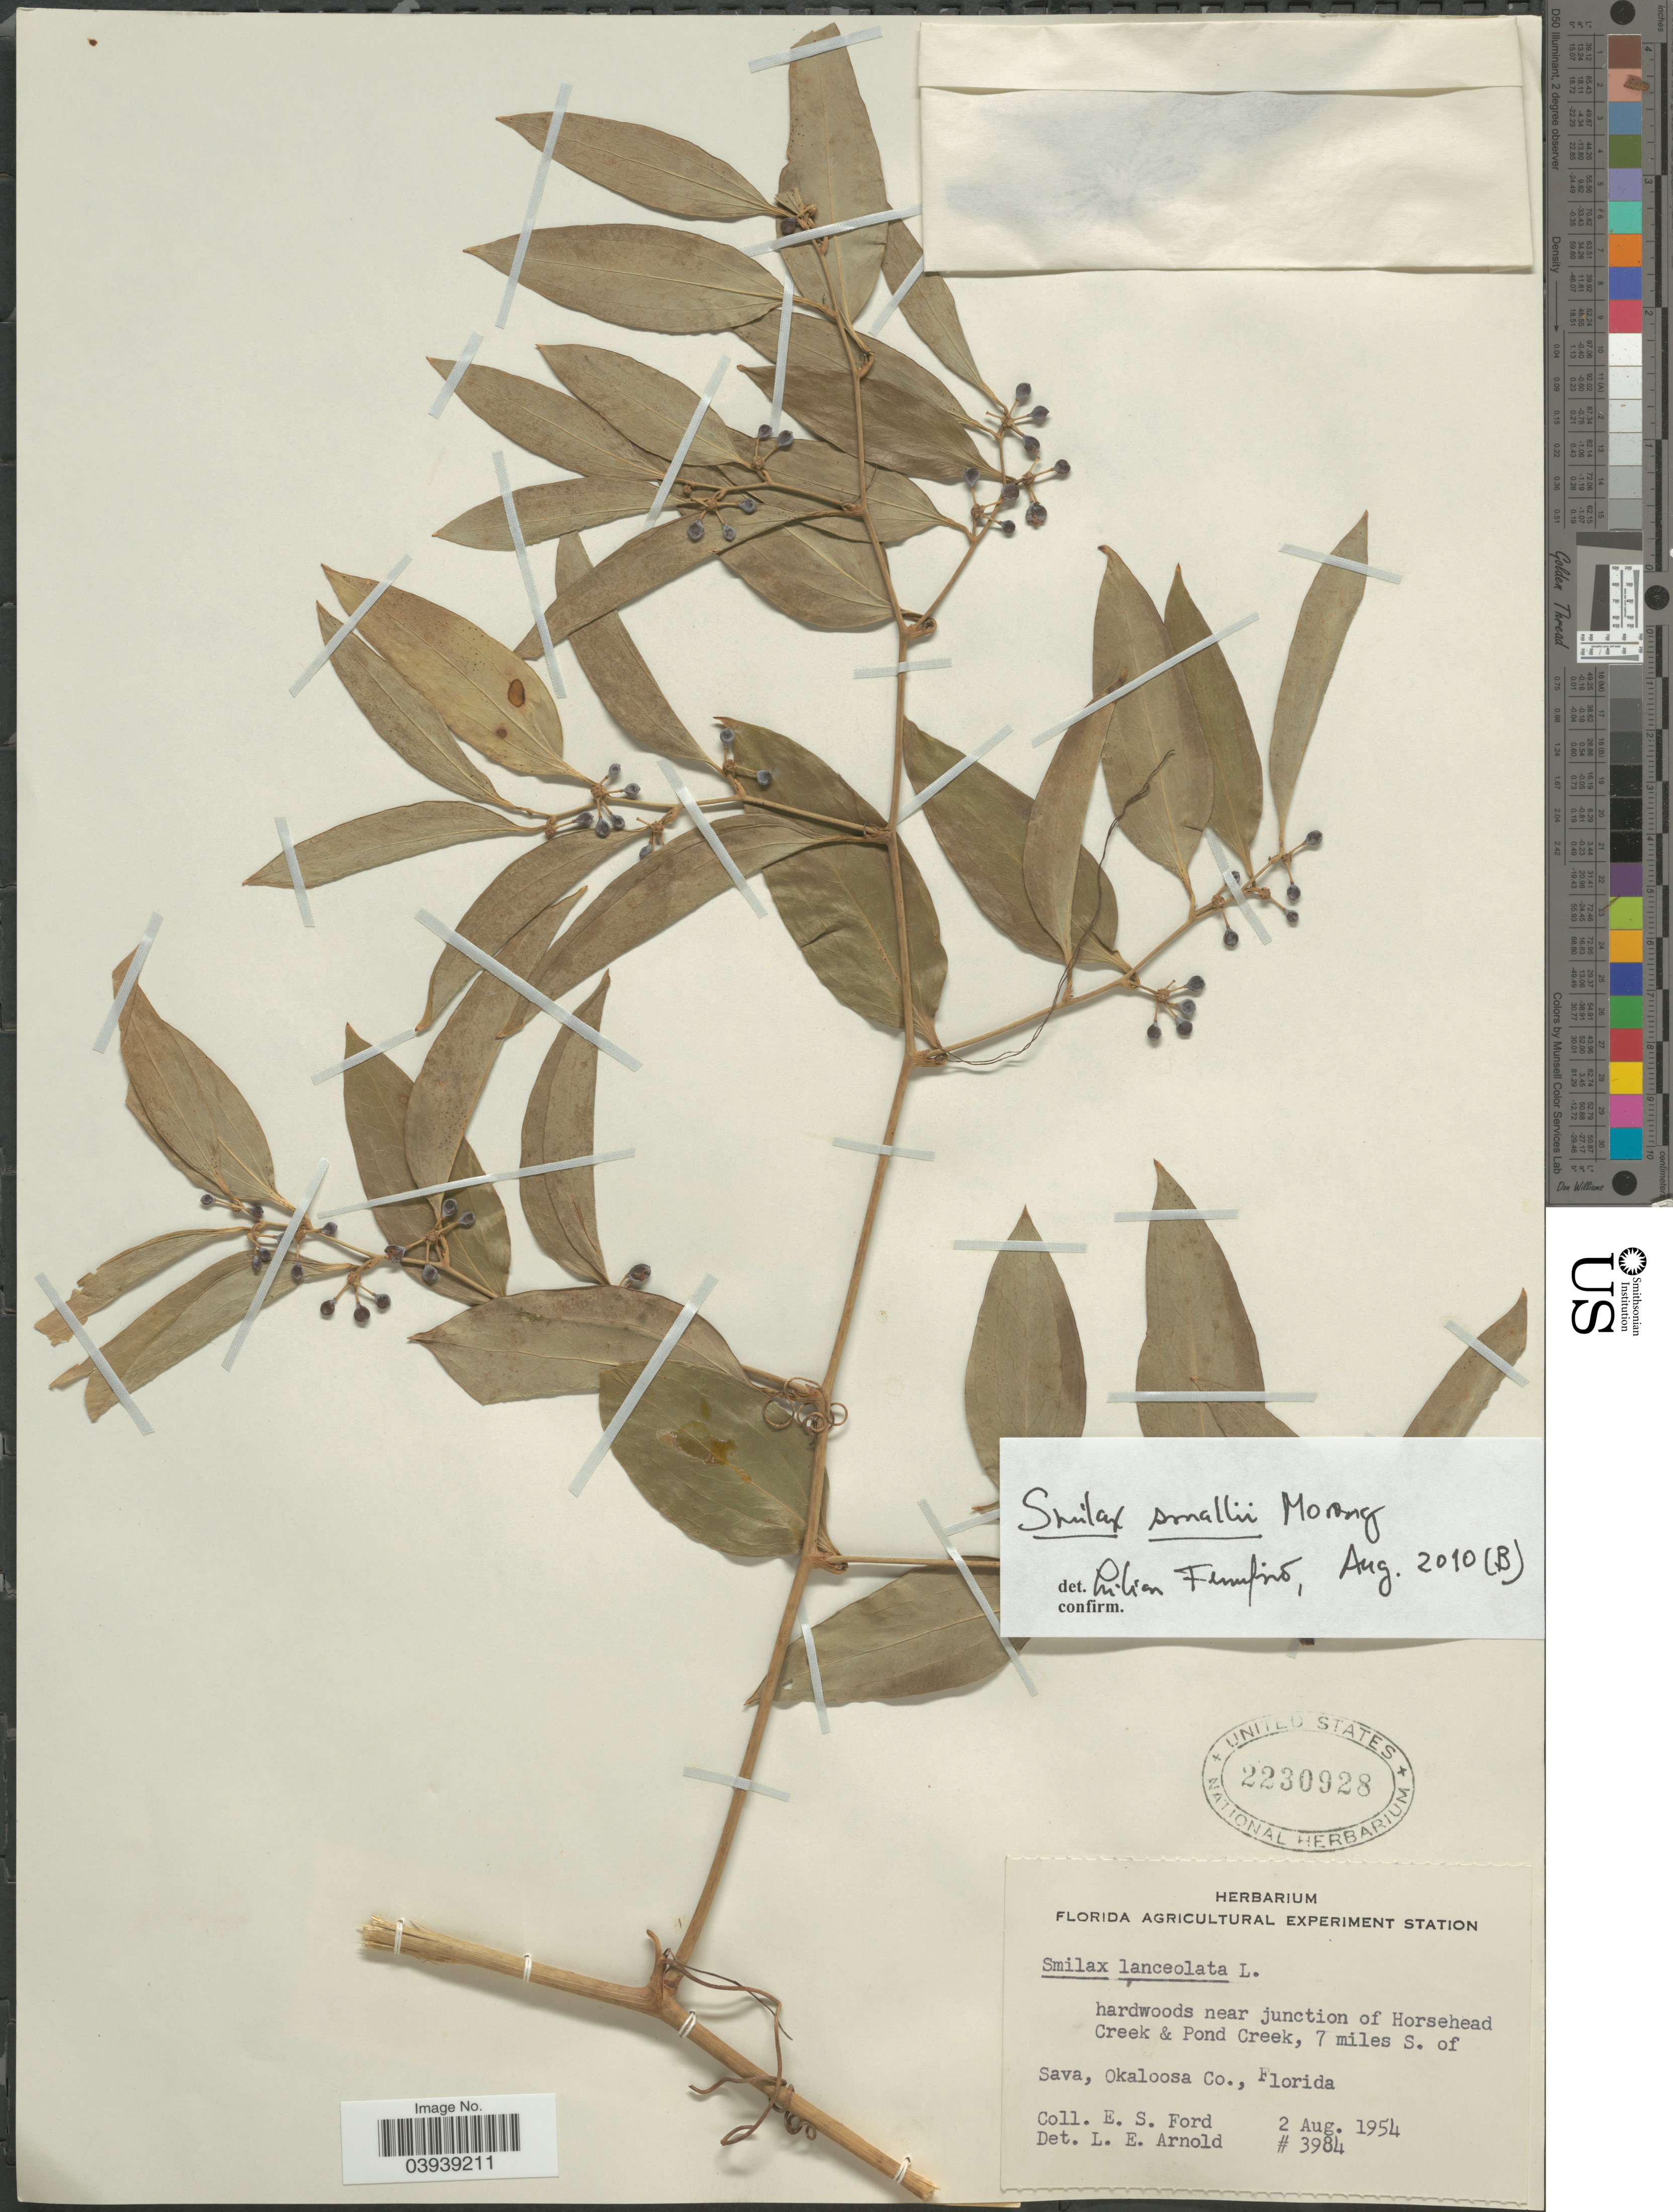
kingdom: Plantae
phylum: Tracheophyta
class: Liliopsida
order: Liliales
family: Smilacaceae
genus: Smilax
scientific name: Smilax smallii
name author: Morong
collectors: E. Ford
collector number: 3984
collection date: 1954-08-02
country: United States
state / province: Florida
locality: Hardwoods near junction of Horsehead Creek & Pond Creek, 7 miles S. of Sava, Okaloosa Co.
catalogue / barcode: US 2230928